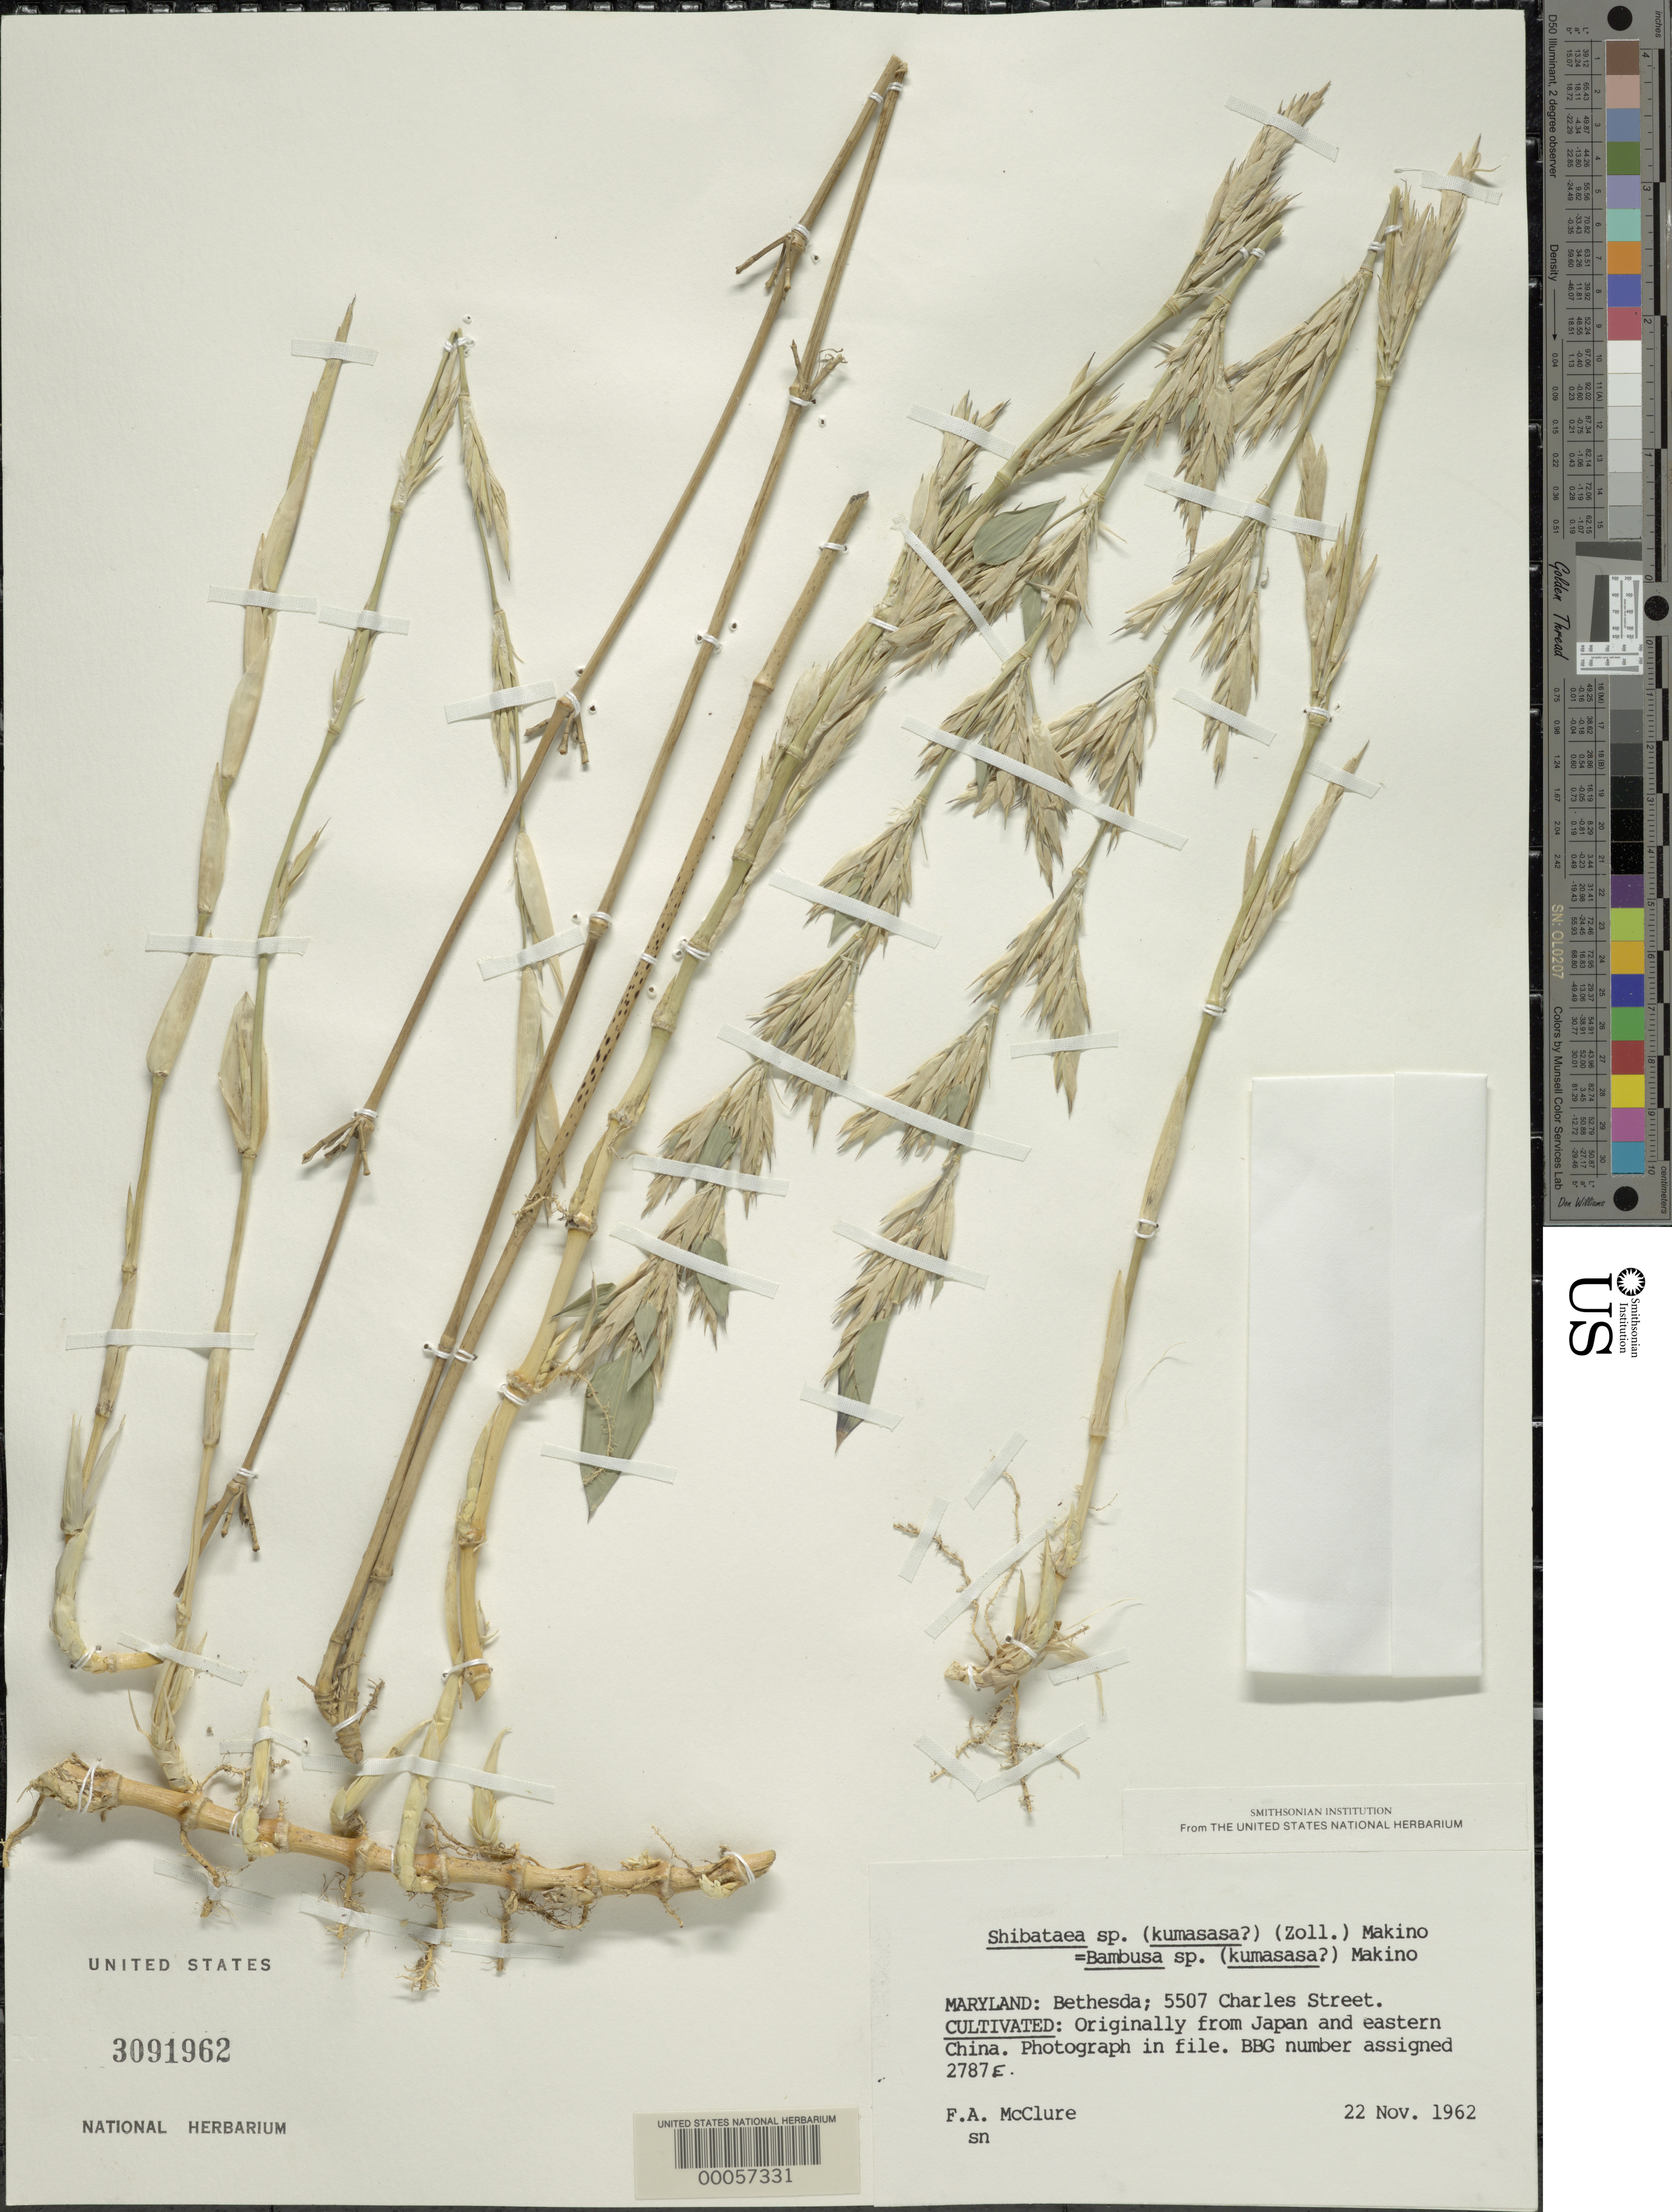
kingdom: Plantae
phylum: Tracheophyta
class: Liliopsida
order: Poales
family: Poaceae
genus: Shibataea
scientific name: Shibataea kumasasa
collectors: F. A. McClure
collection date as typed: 22 Nov 1962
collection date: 1962-11-22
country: United States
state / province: Maryland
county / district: Montgomery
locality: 5507 Charles Street, Bethesda (McClure's garden)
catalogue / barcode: US 3091962